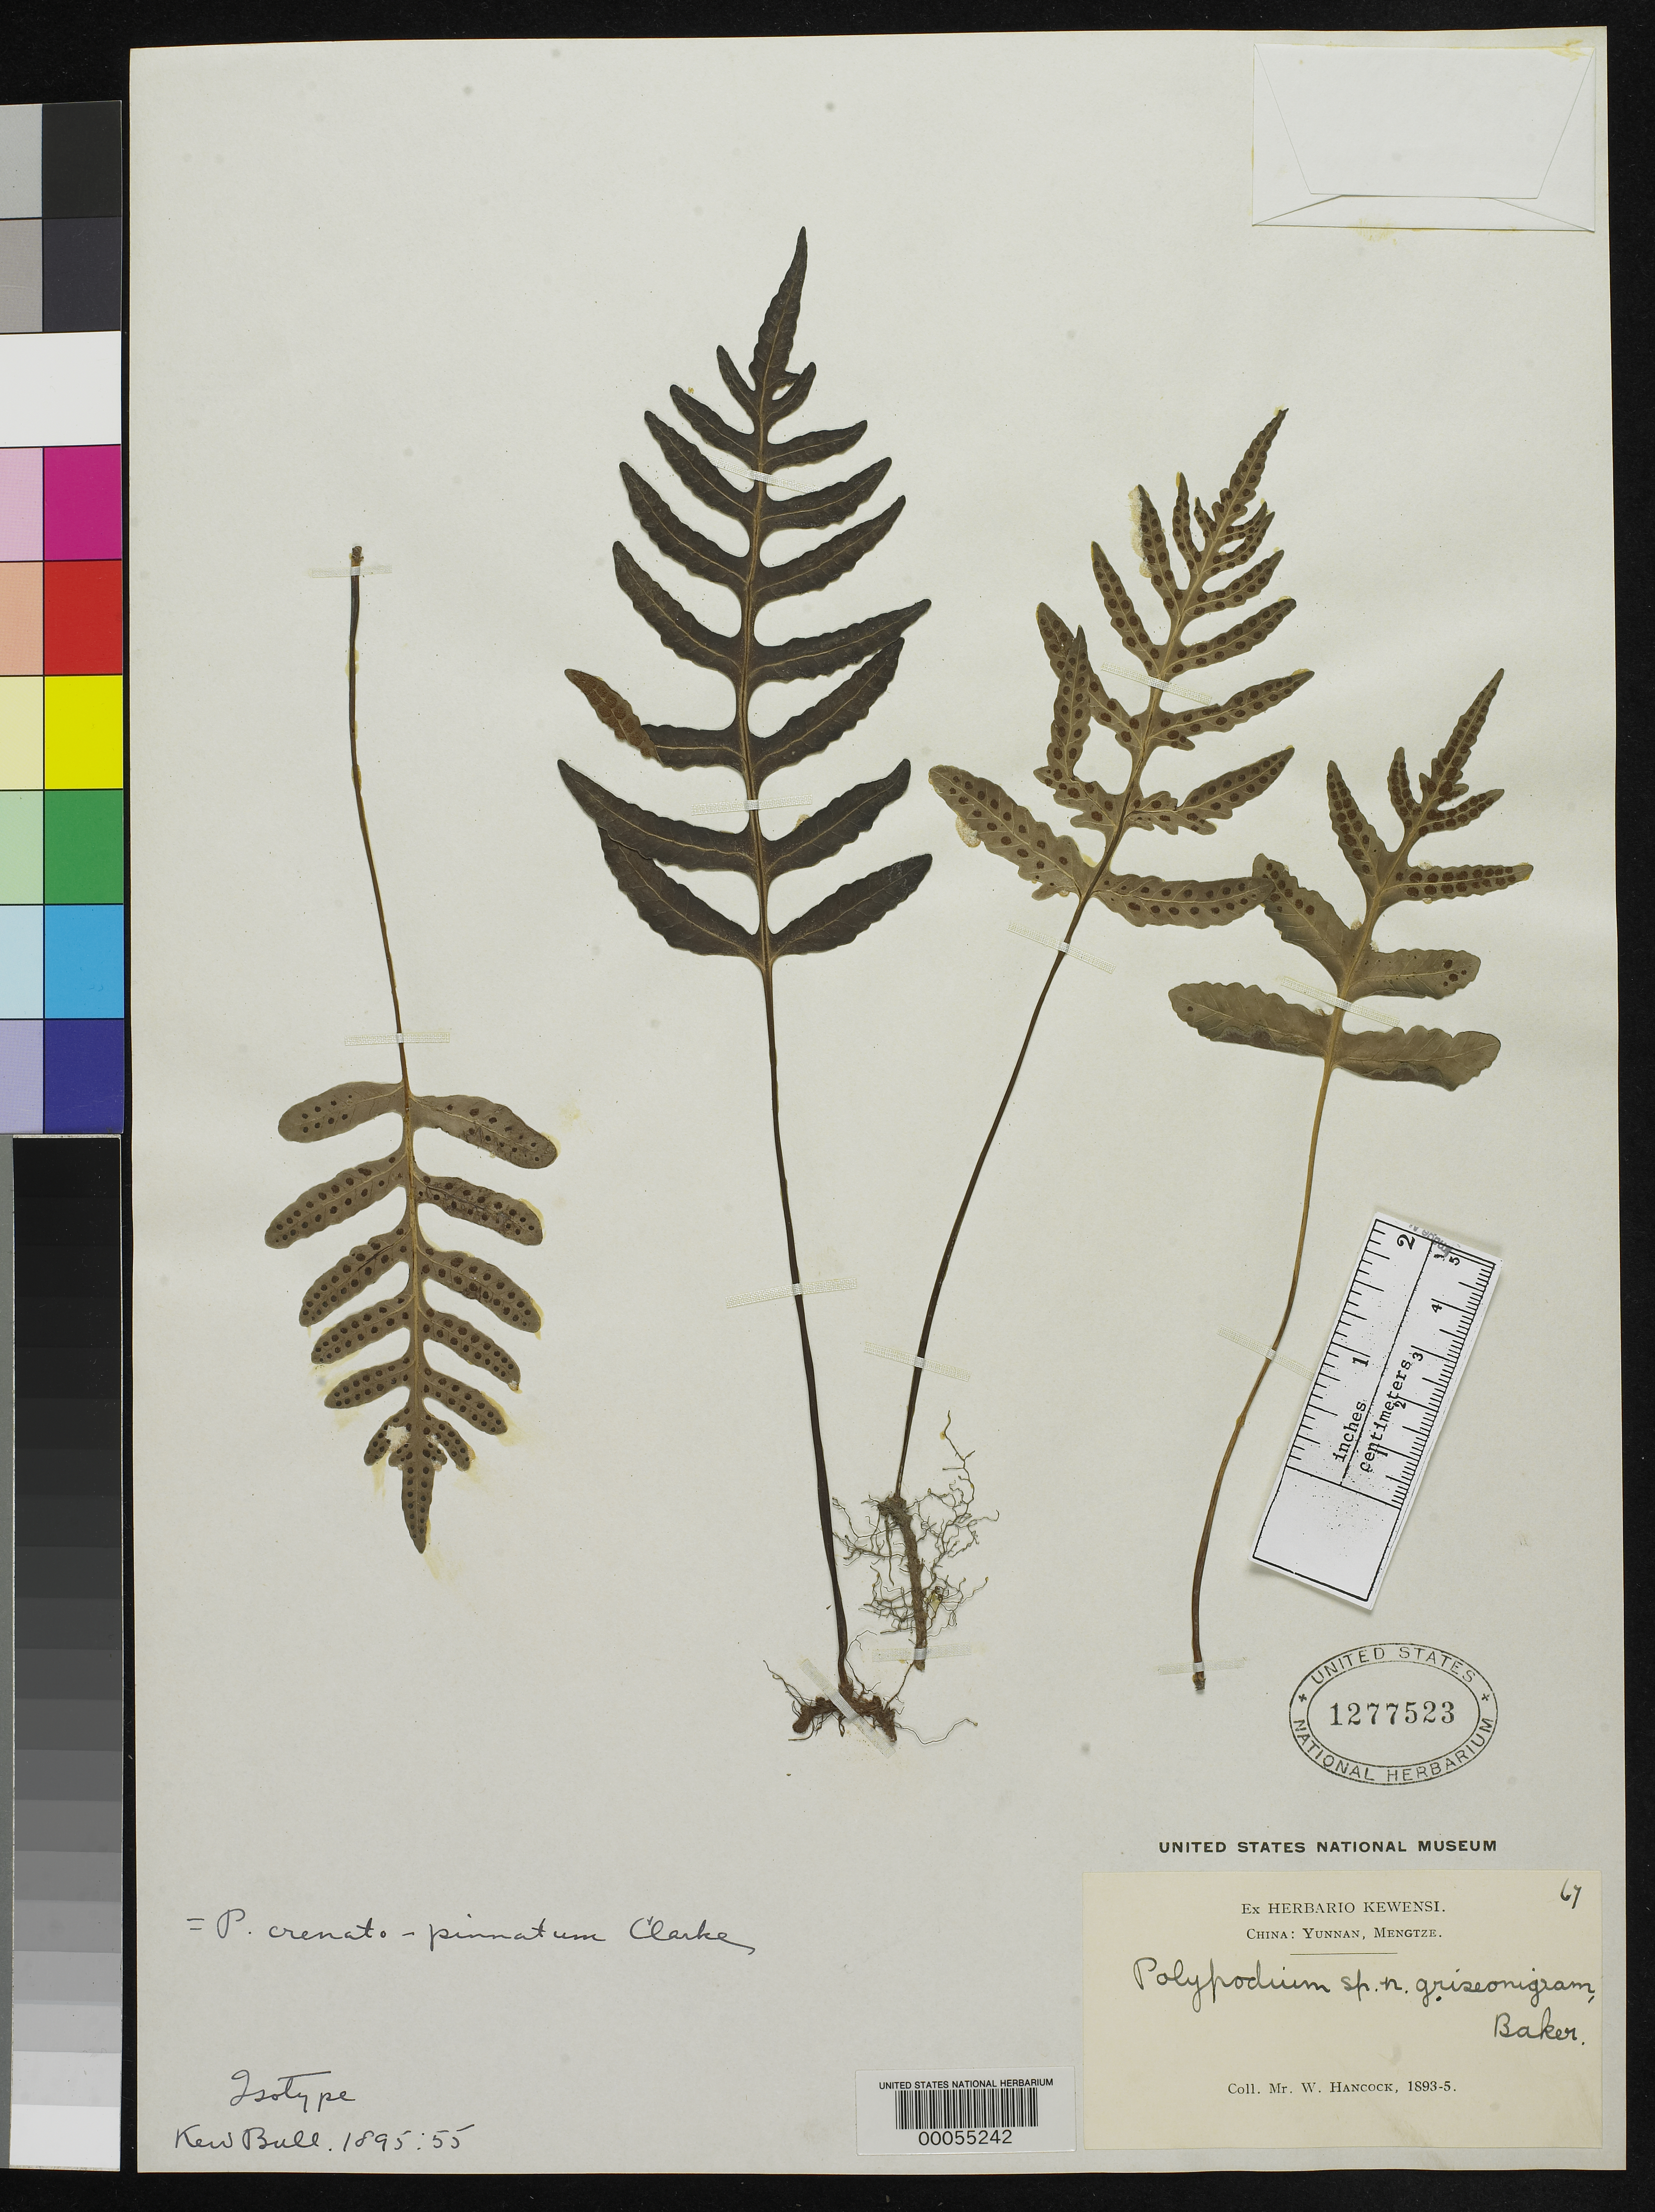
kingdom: Plantae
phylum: Tracheophyta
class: Polypodiopsida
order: Polypodiales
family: Polypodiaceae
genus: Polypodium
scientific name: Polypodium griseo-nigrum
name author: Baker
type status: Type Collection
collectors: W. Hancock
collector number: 67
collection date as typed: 1893 to -- --- 1895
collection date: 1893/1895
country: China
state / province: Yunnan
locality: Mengtsze.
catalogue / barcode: US 1277523